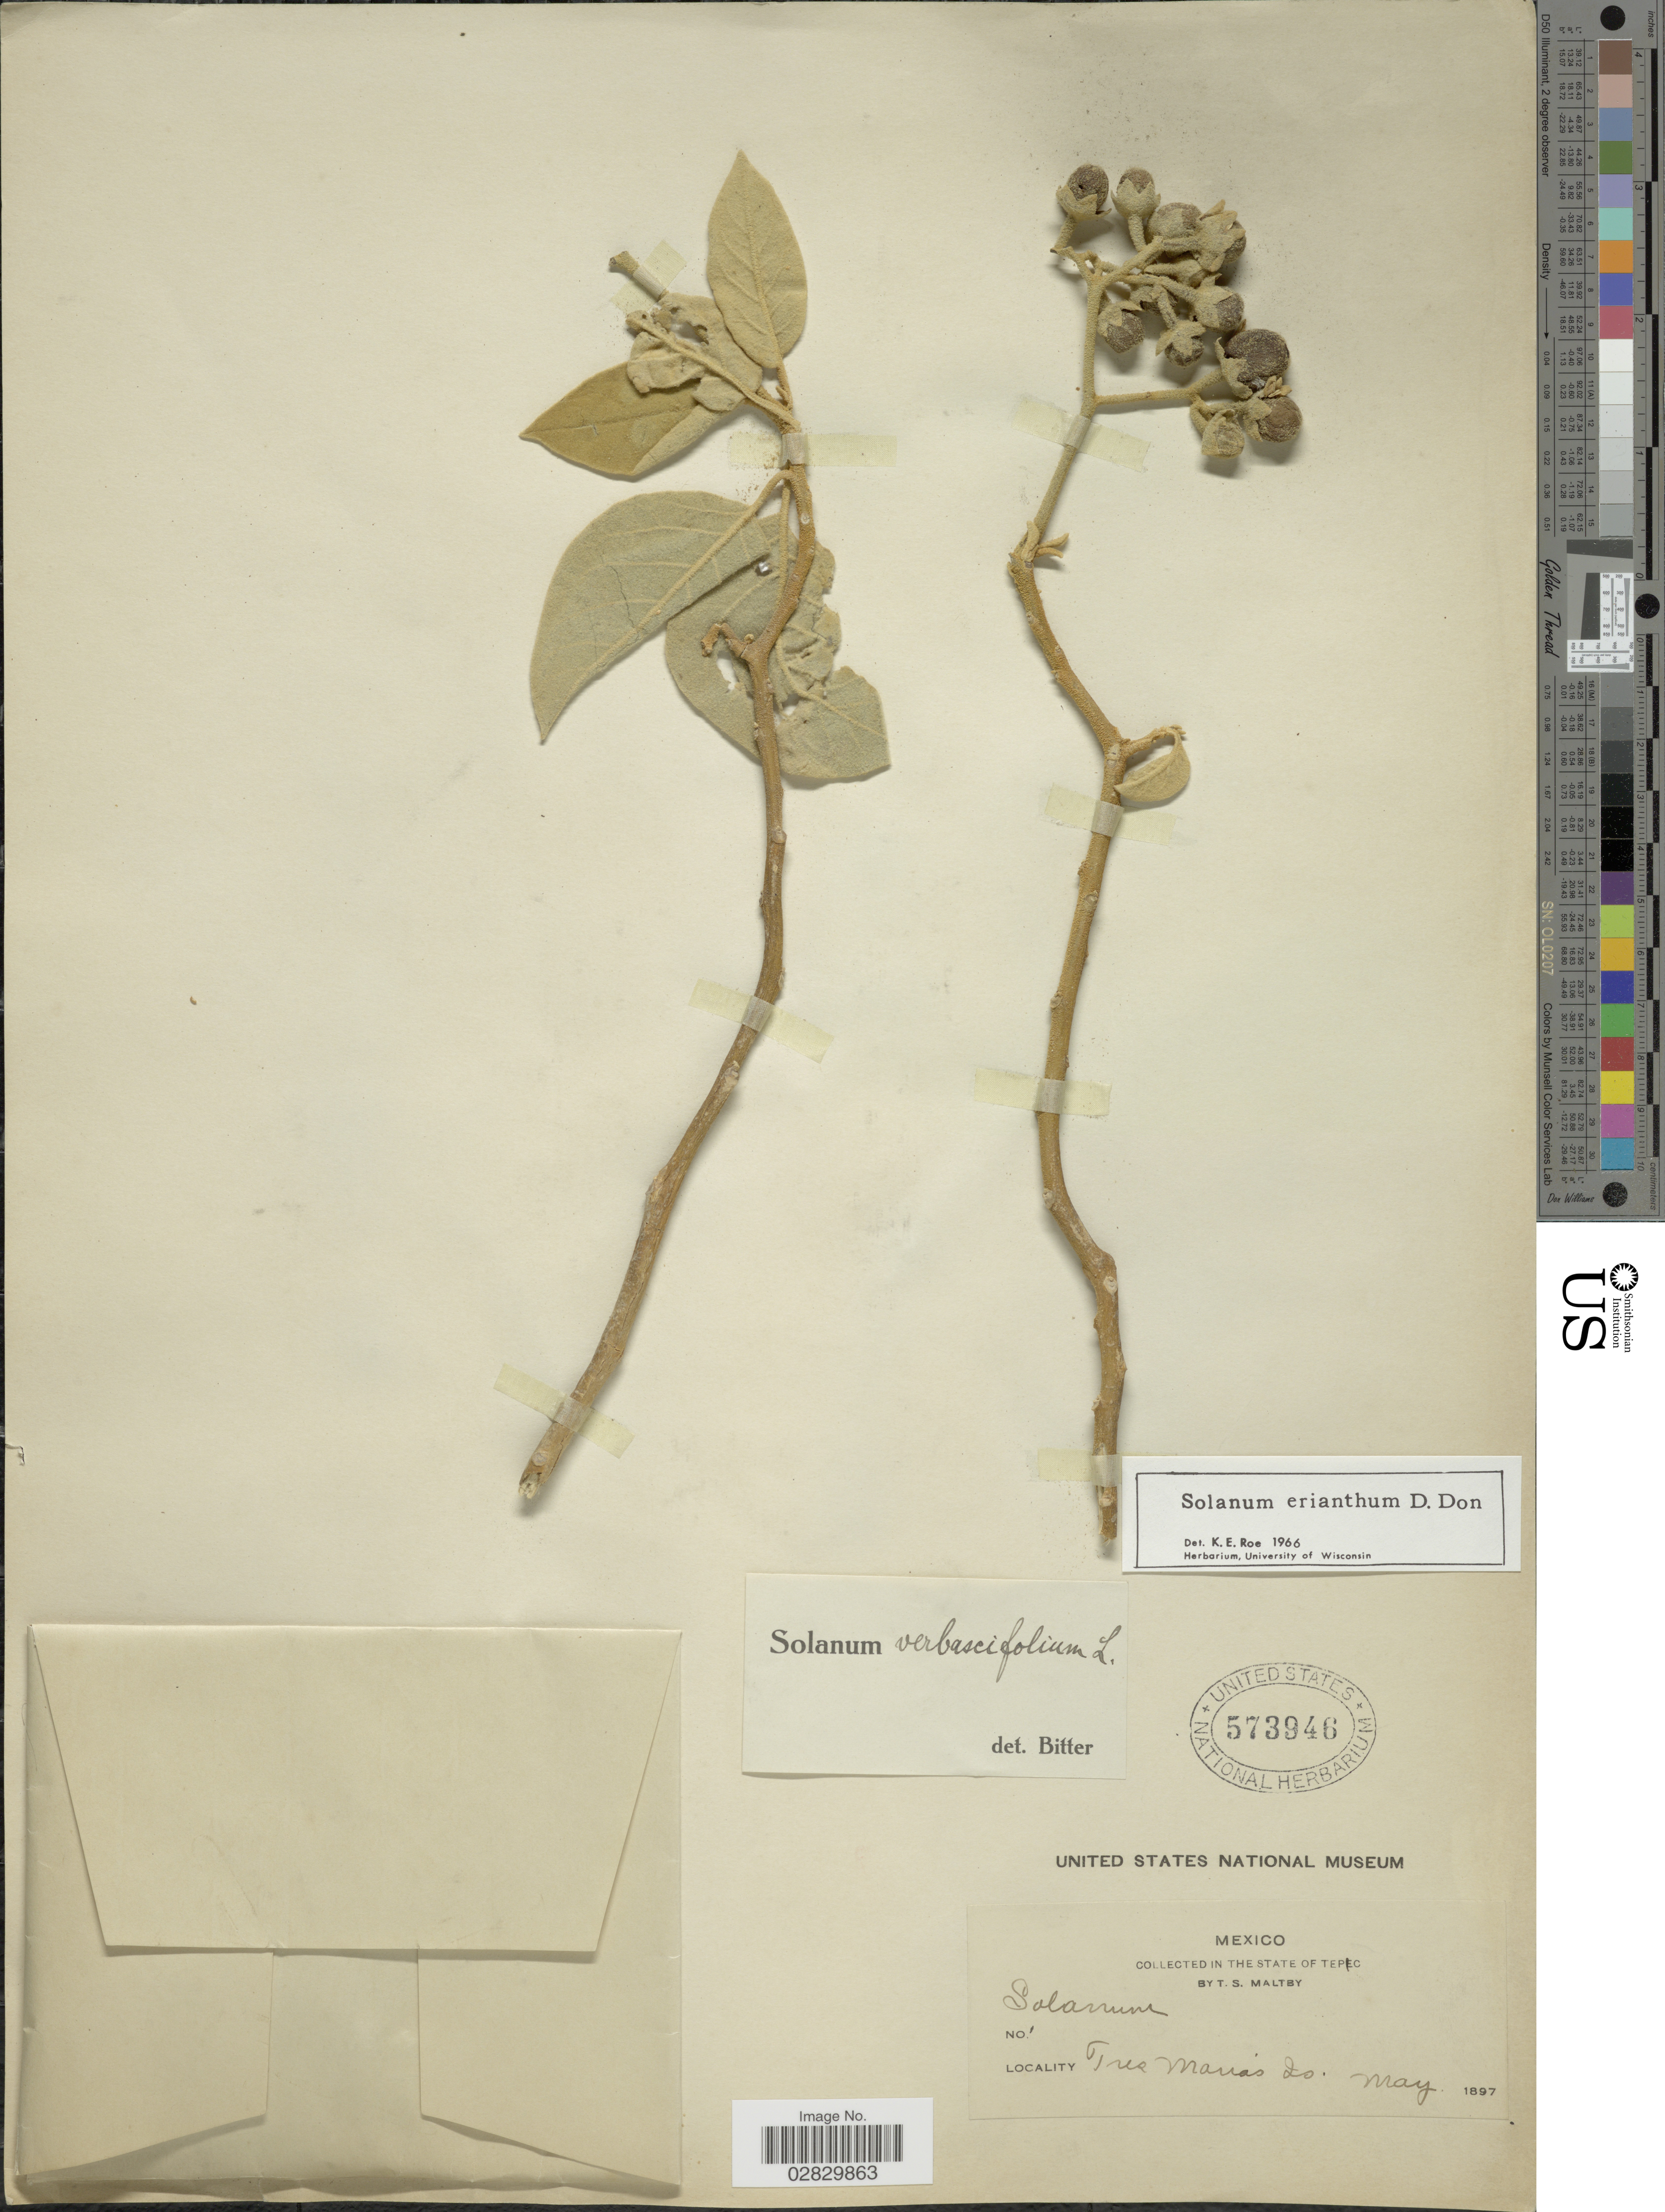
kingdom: Plantae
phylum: Tracheophyta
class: Magnoliopsida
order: Solanales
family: Solanaceae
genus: Solanum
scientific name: Solanum erianthum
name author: D. Don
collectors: T. S. Maltby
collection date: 1897-05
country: Mexico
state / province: Nayarit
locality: State of Tepic, Tres Marias Is.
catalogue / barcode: US 573946